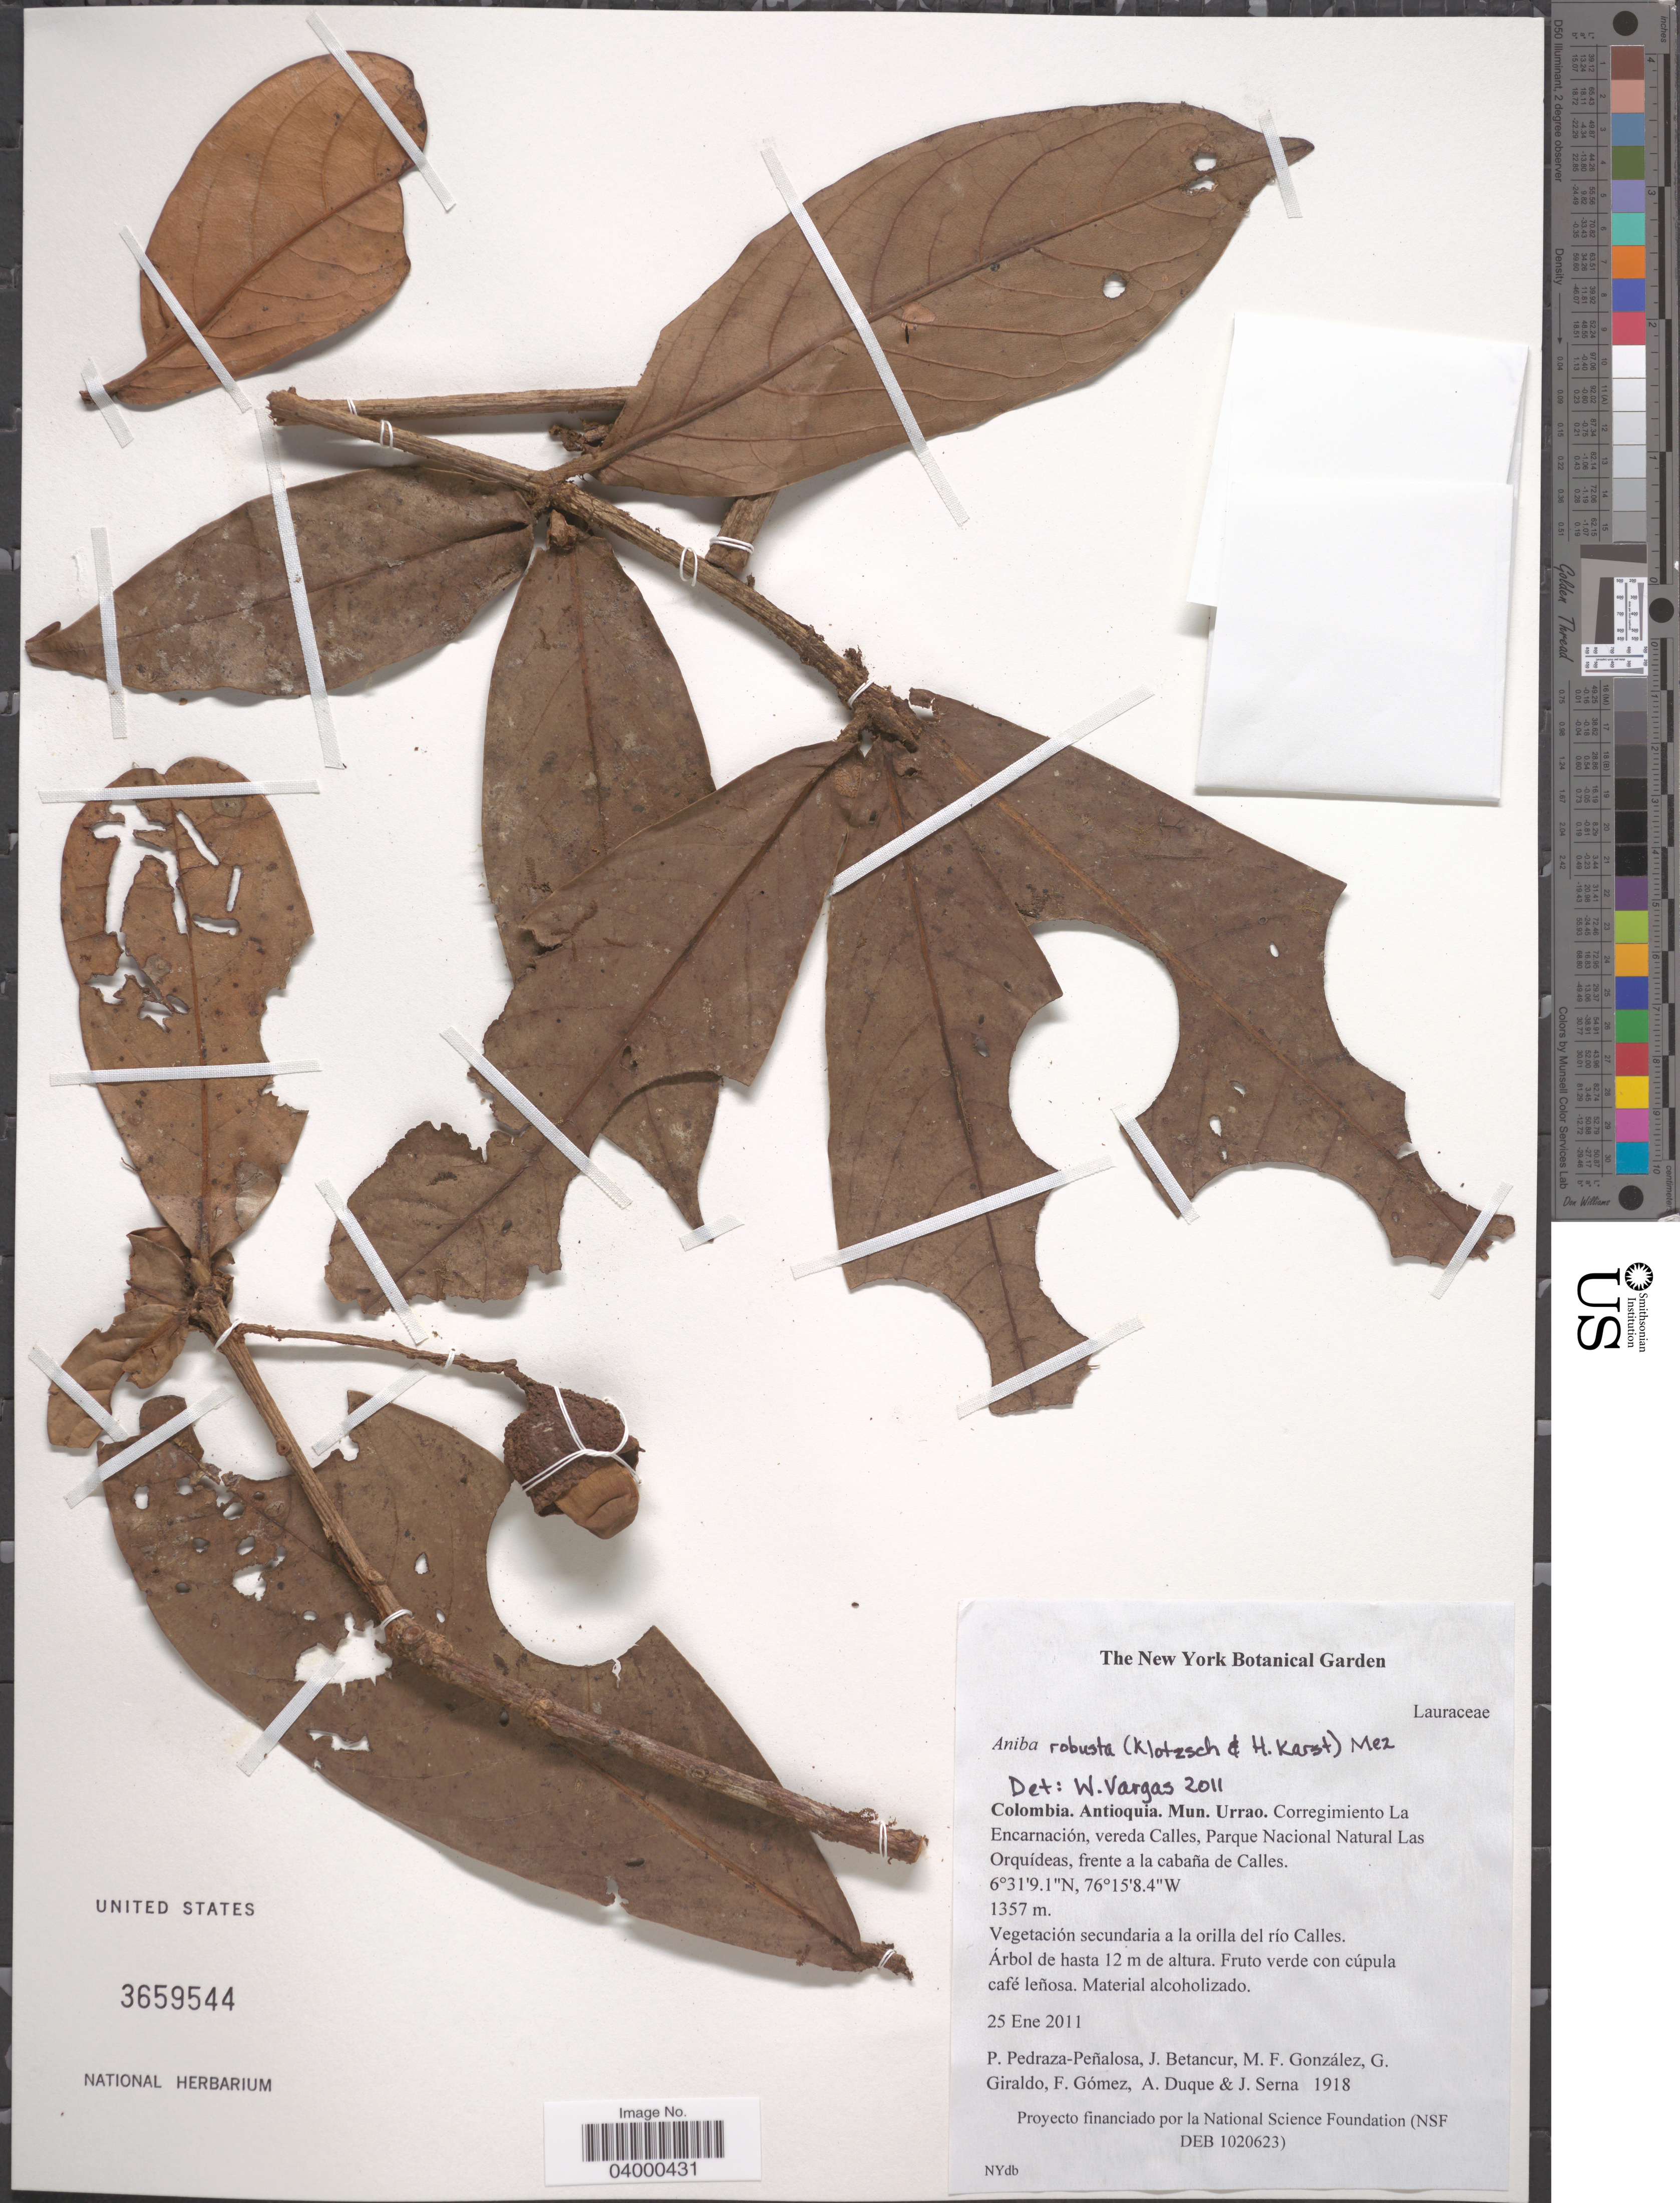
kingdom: Plantae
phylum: Tracheophyta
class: Magnoliopsida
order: Laurales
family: Lauraceae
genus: Aniba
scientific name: Aniba robusta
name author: (Klotzsch & H. Karst.) Mez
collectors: P. Pedraza-Peñalosa, J. Betancur, M. Gonzalez, G. Giraldo & et al.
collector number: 1918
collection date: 2011-01-25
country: Colombia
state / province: Antioquia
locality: Mun. Urrao. Corregimiento La Encarnación, vereda Calles, Parque Nacional Naturales Las Orquídeas, frente a la cabaña de Calles. A la orilla del río Calles.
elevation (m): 1357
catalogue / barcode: US 3659544